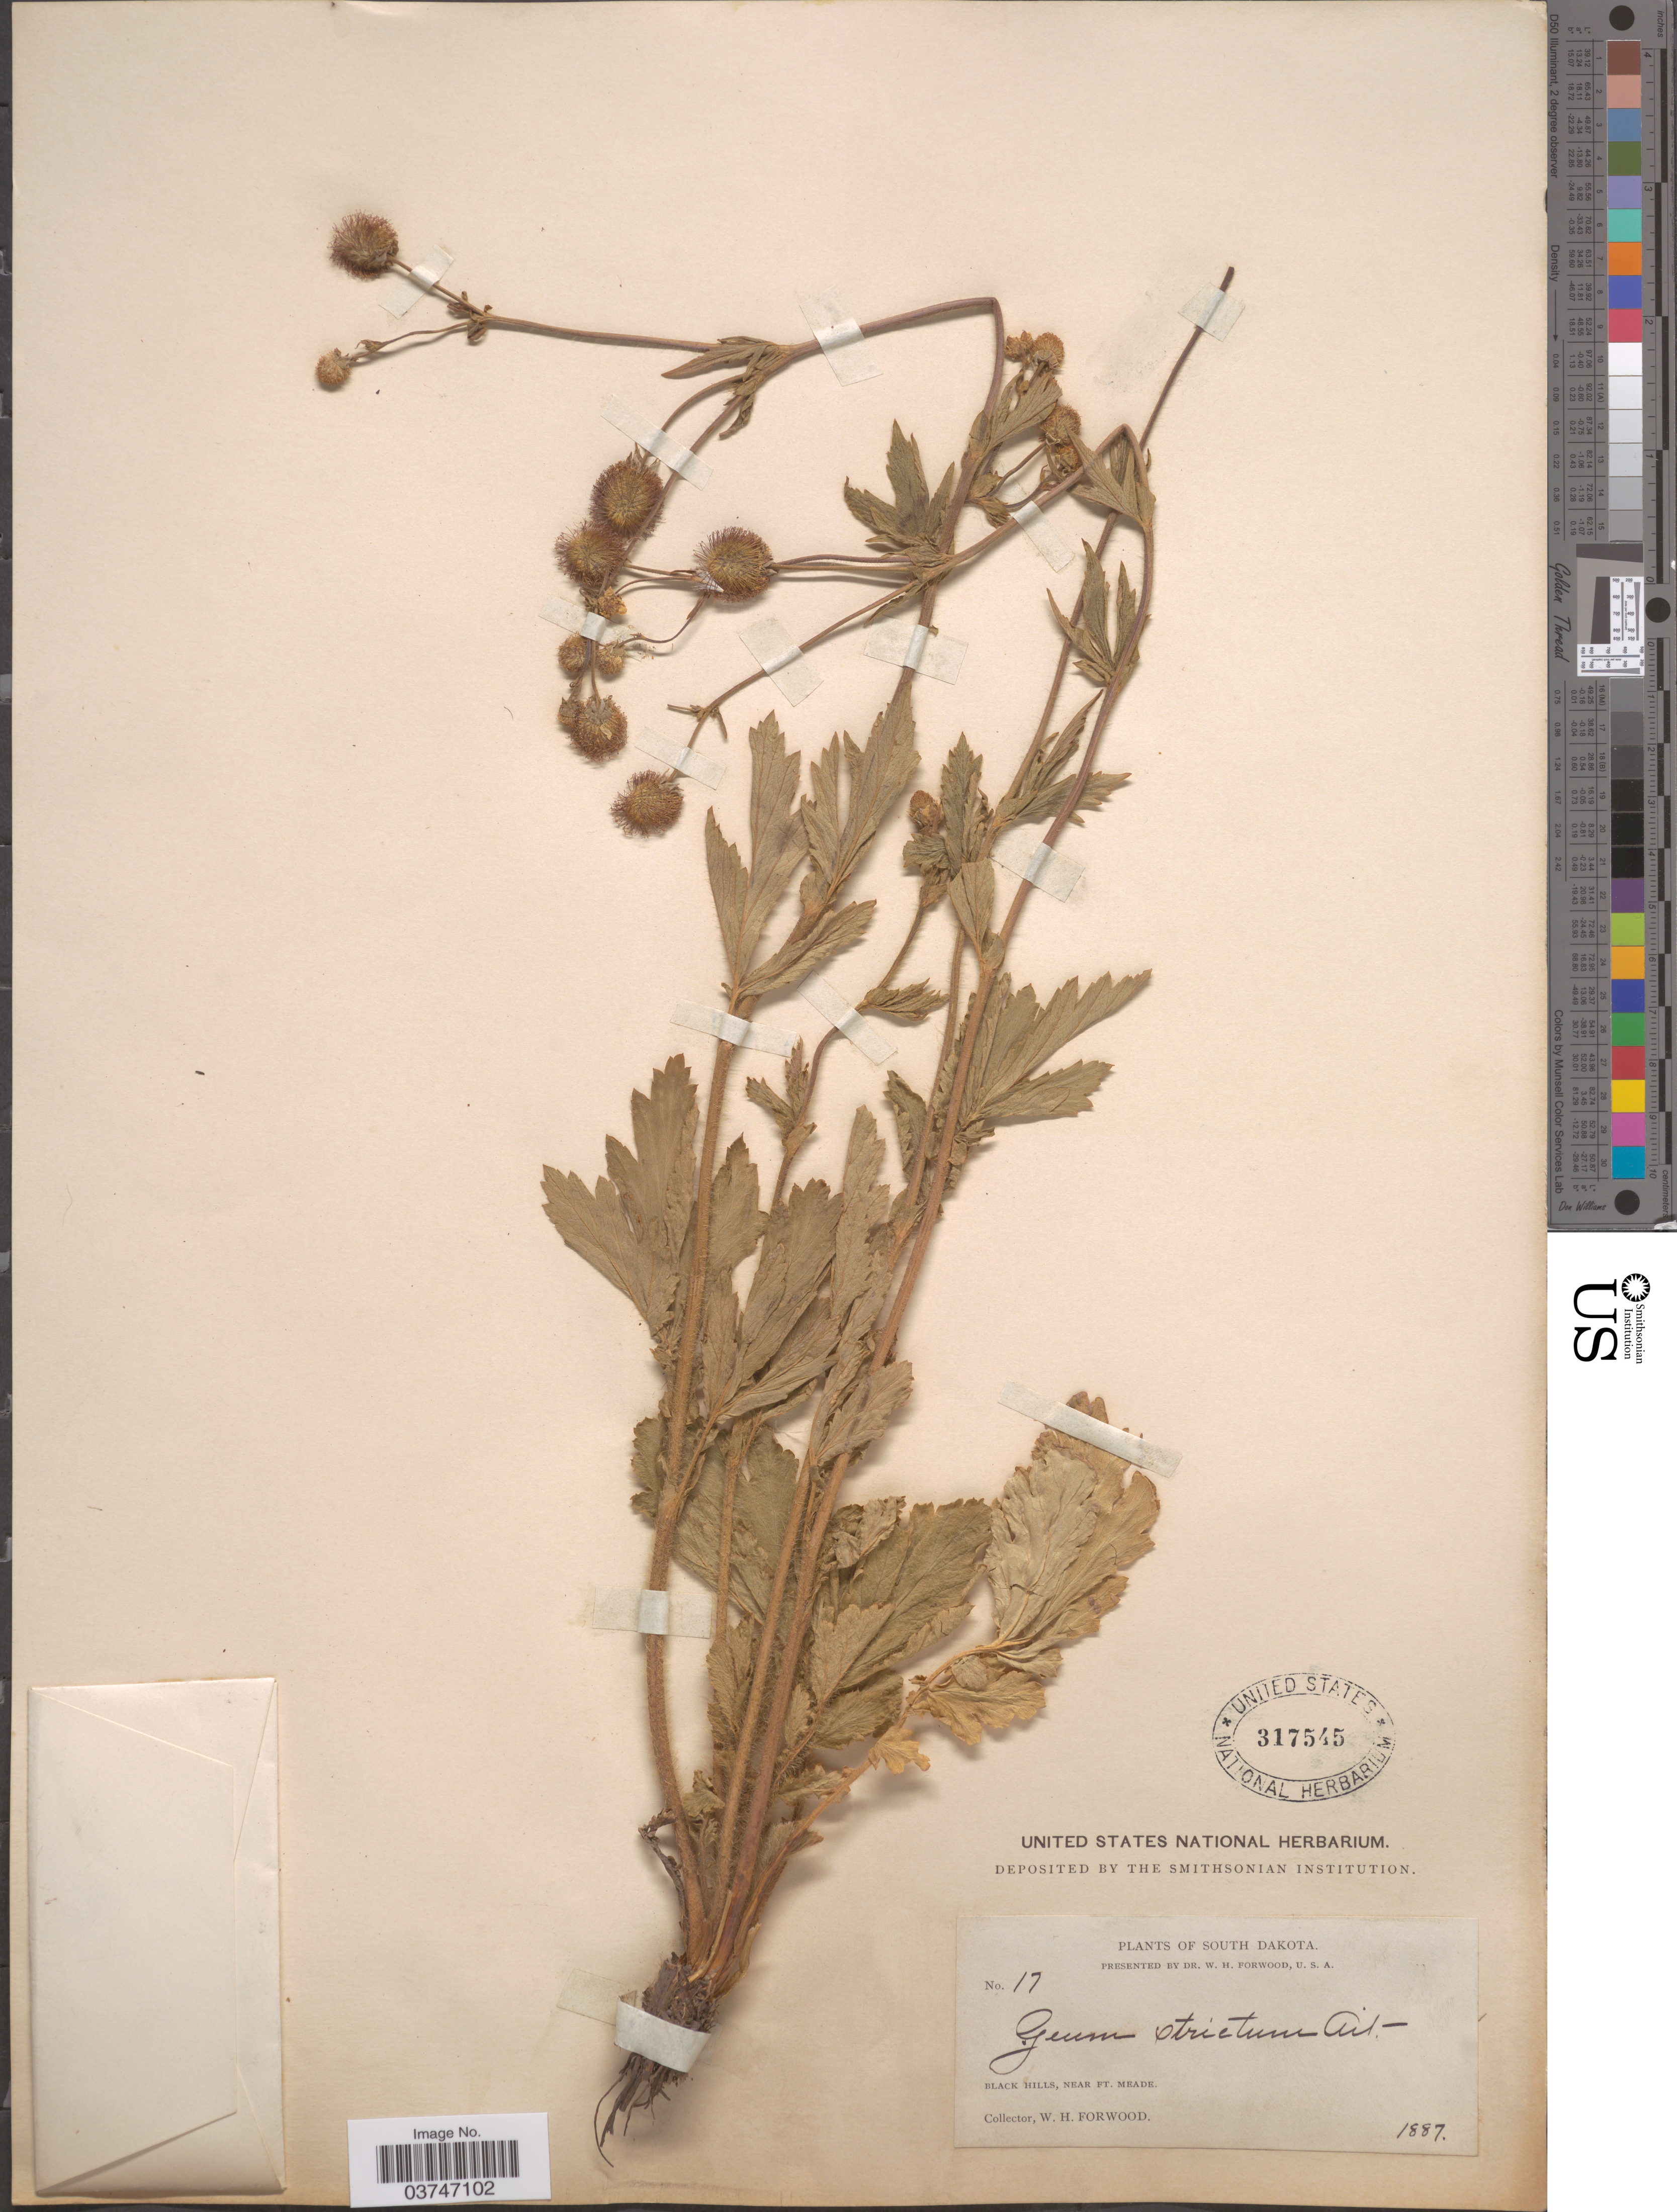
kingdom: Plantae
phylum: Tracheophyta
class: Magnoliopsida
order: Rosales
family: Rosaceae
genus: Geum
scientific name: Geum aleppicum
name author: Jacq.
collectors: W. Forwood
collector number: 17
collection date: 1887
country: United States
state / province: South Dakota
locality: Black Hills, near Ft. Meade.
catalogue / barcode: US 317545